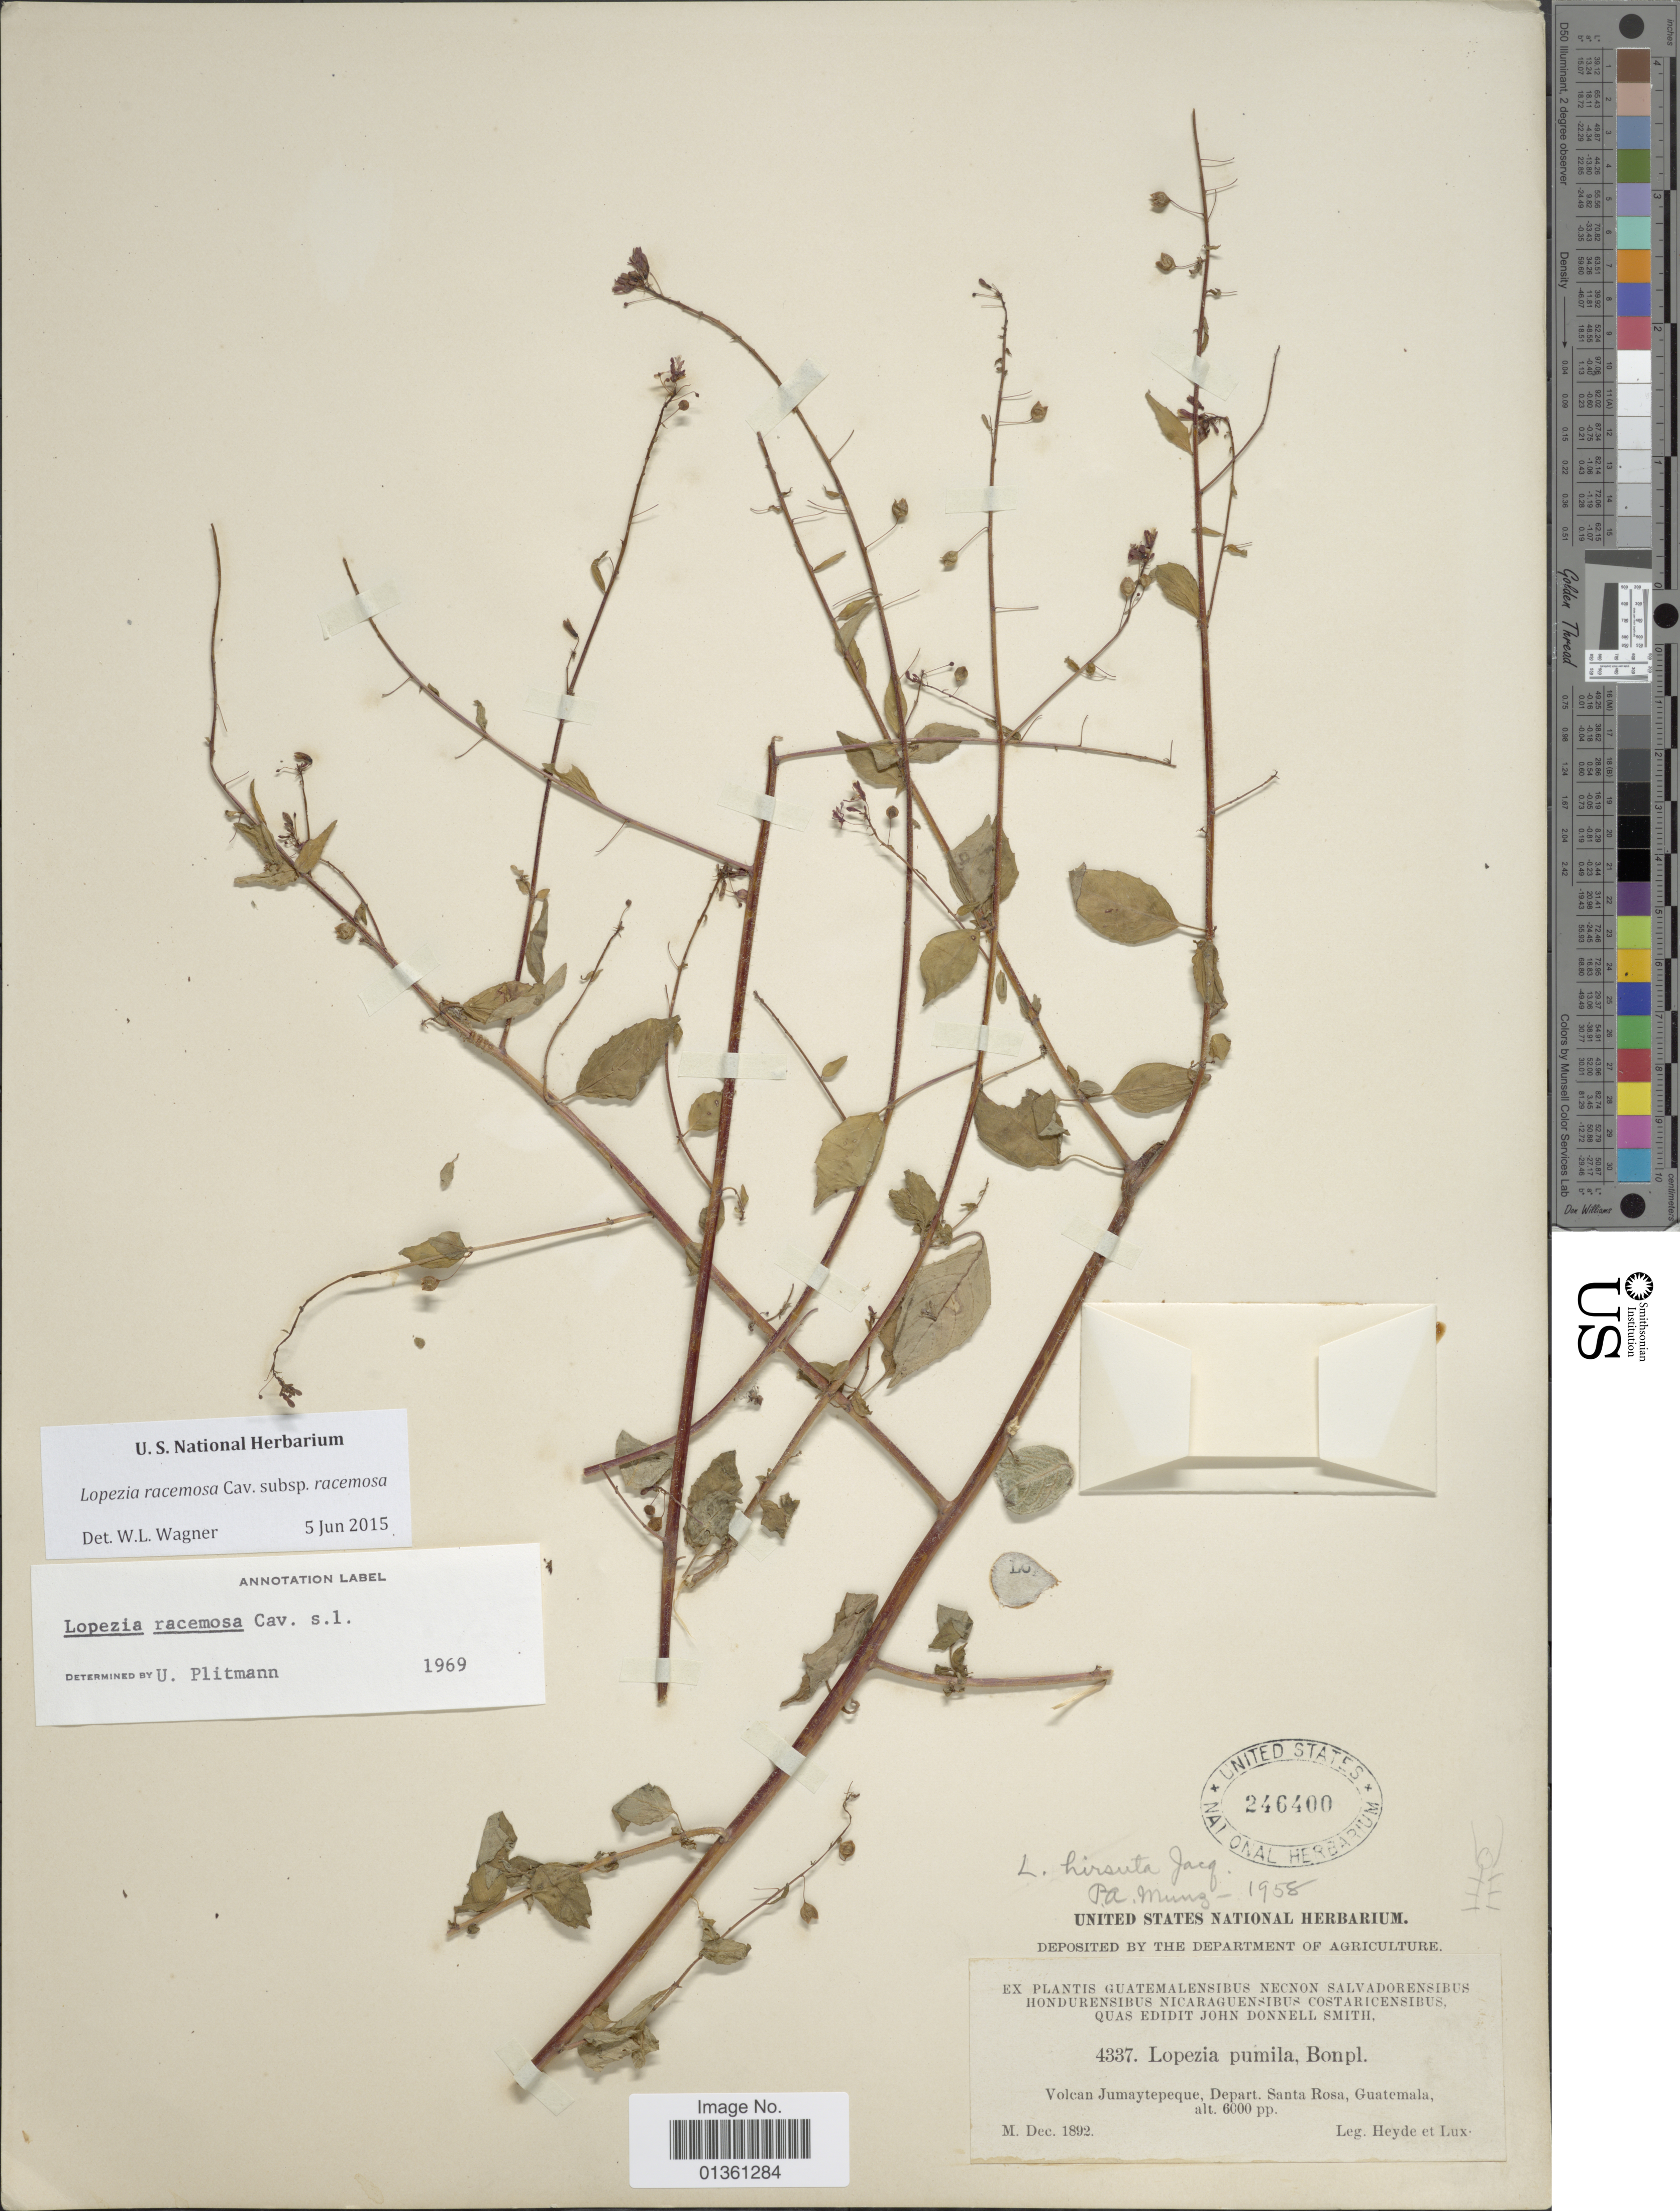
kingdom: Plantae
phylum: Tracheophyta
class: Magnoliopsida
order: Myrtales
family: Onagraceae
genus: Lopezia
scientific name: Lopezia racemosa subsp. racemosa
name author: Cav.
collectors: Heyde & Lux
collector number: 4337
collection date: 1892-12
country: Guatemala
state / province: Santa Rosa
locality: Volcan Jumaytepeque.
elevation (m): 1829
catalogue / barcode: US 246400